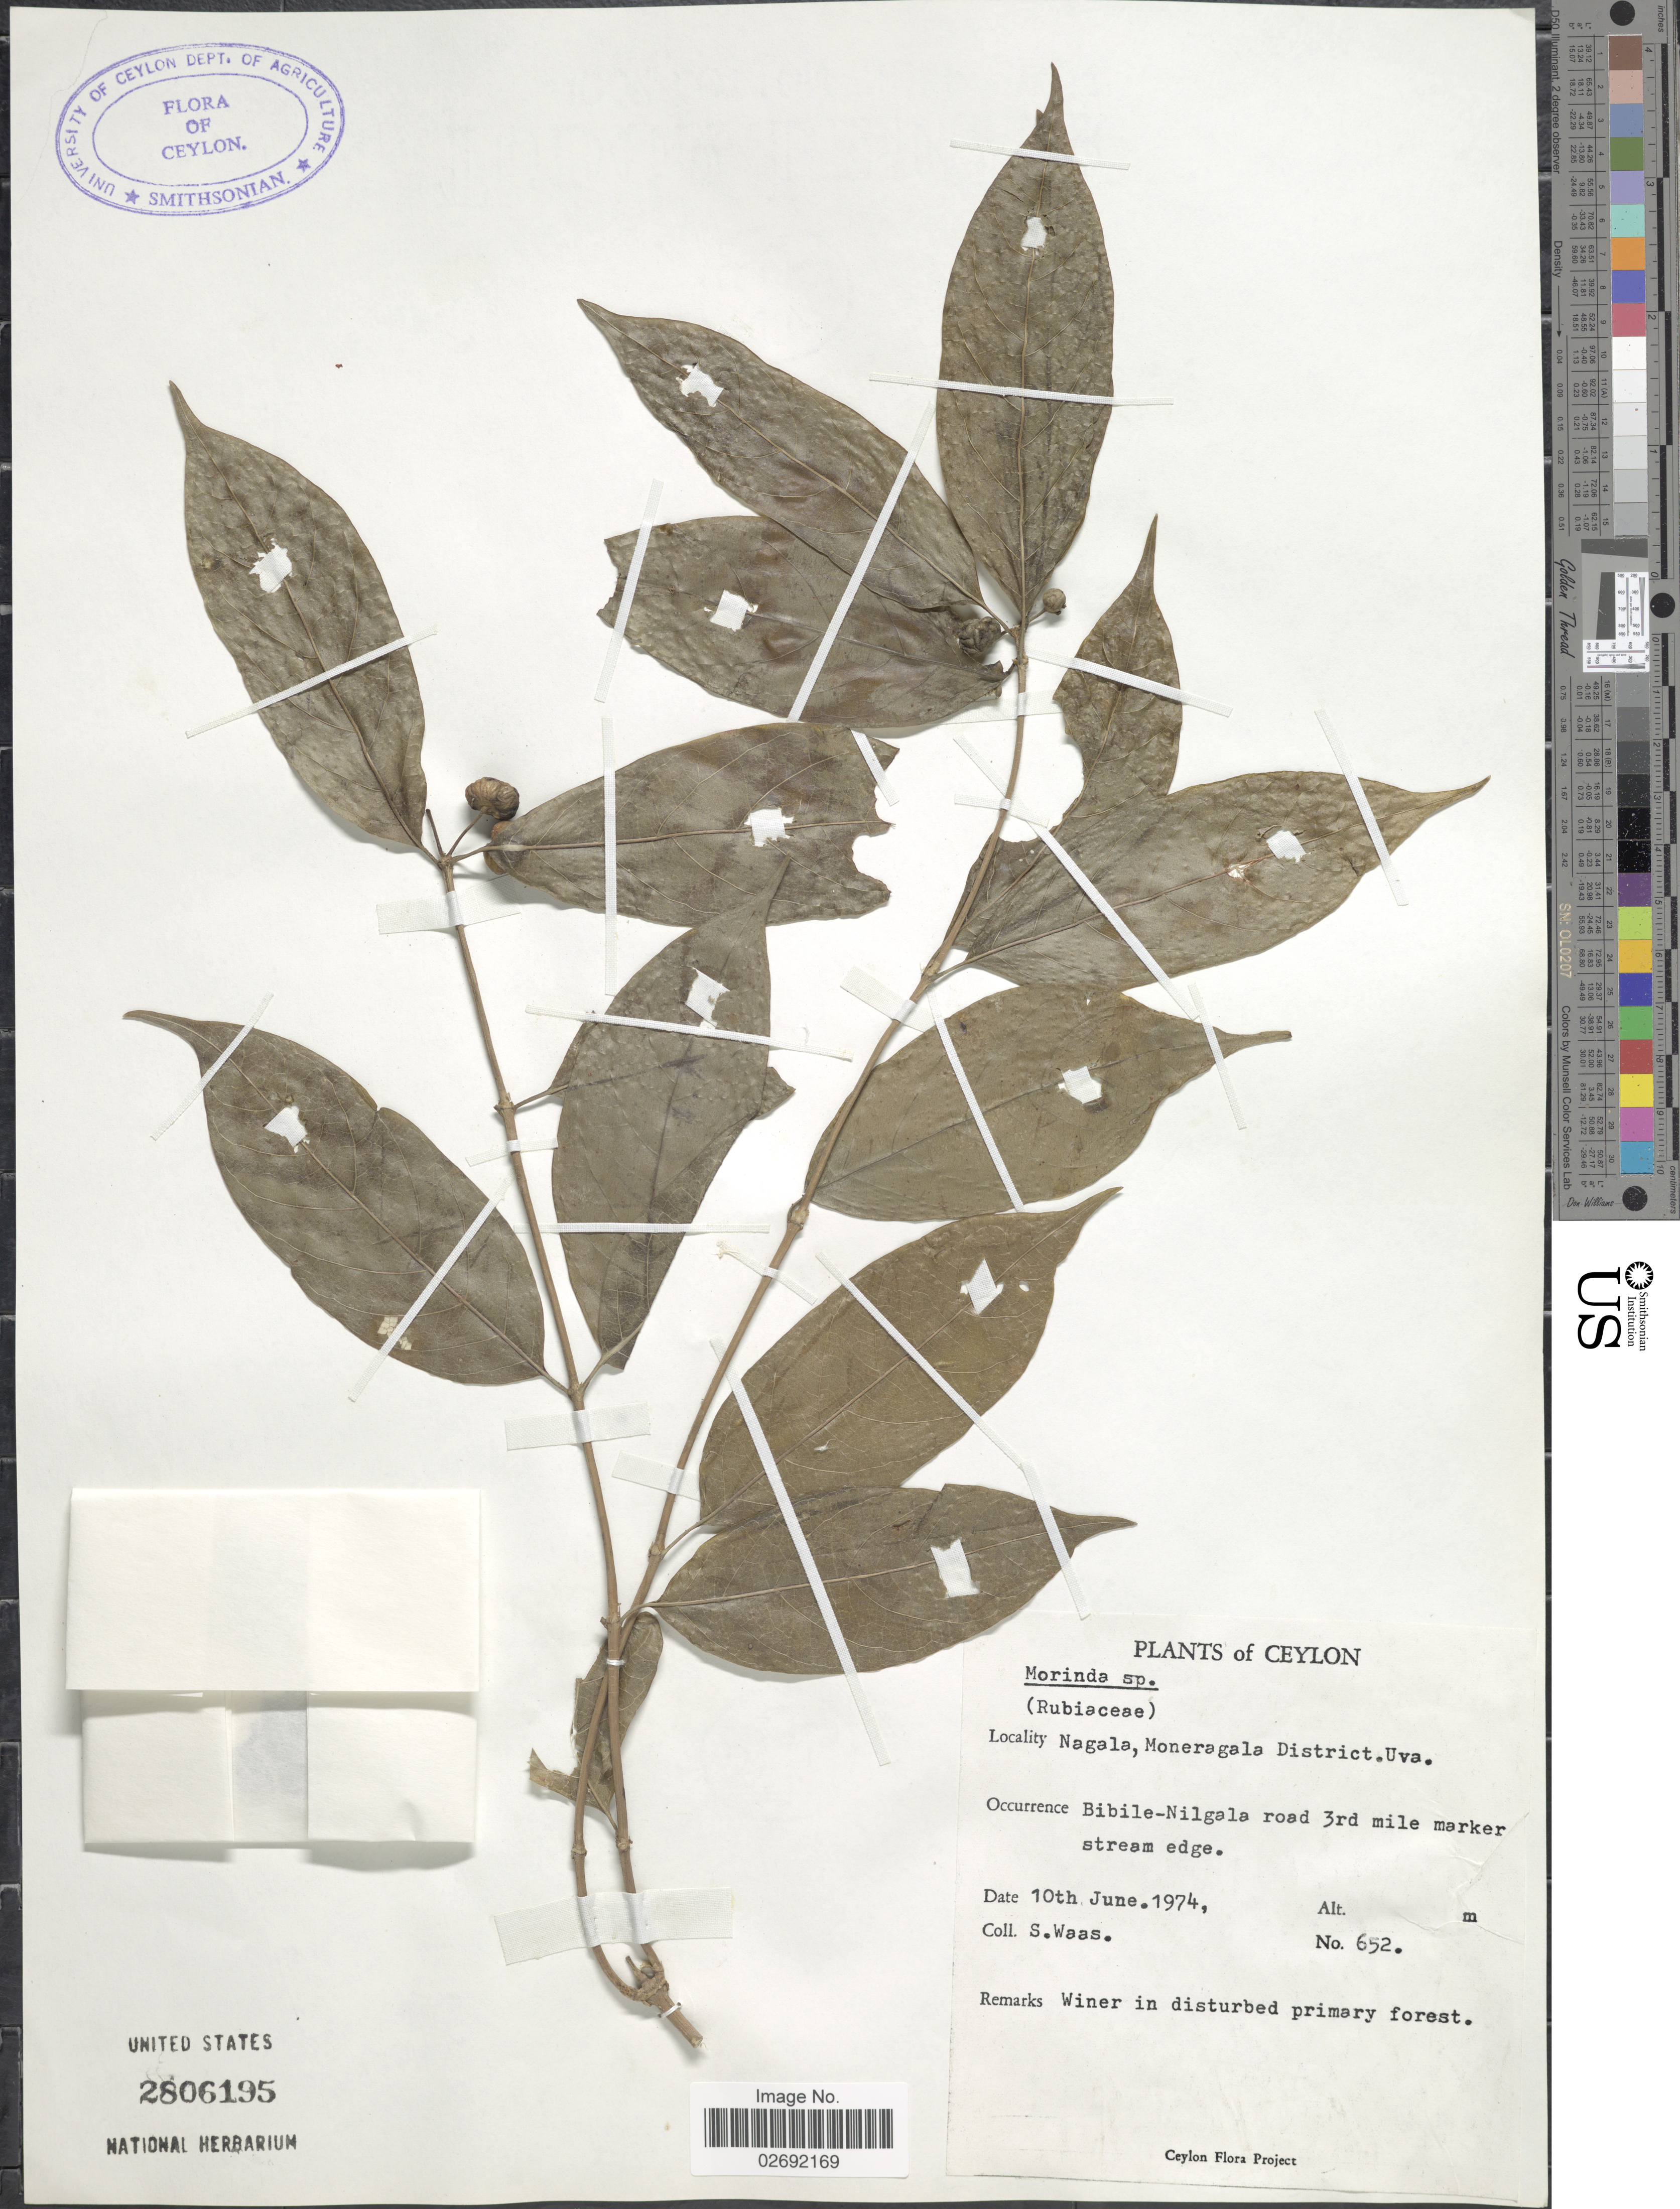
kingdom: Plantae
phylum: Tracheophyta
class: Magnoliopsida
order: Gentianales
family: Rubiaceae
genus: Morinda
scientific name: Morinda sp.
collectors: S. Waas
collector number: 652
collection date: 1974-06-10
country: Sri Lanka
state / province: Uva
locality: Ceylon, Nagala, Moneragala District, Bibile-Nilgala road 3rd mile marker stream edge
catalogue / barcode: US 2806195